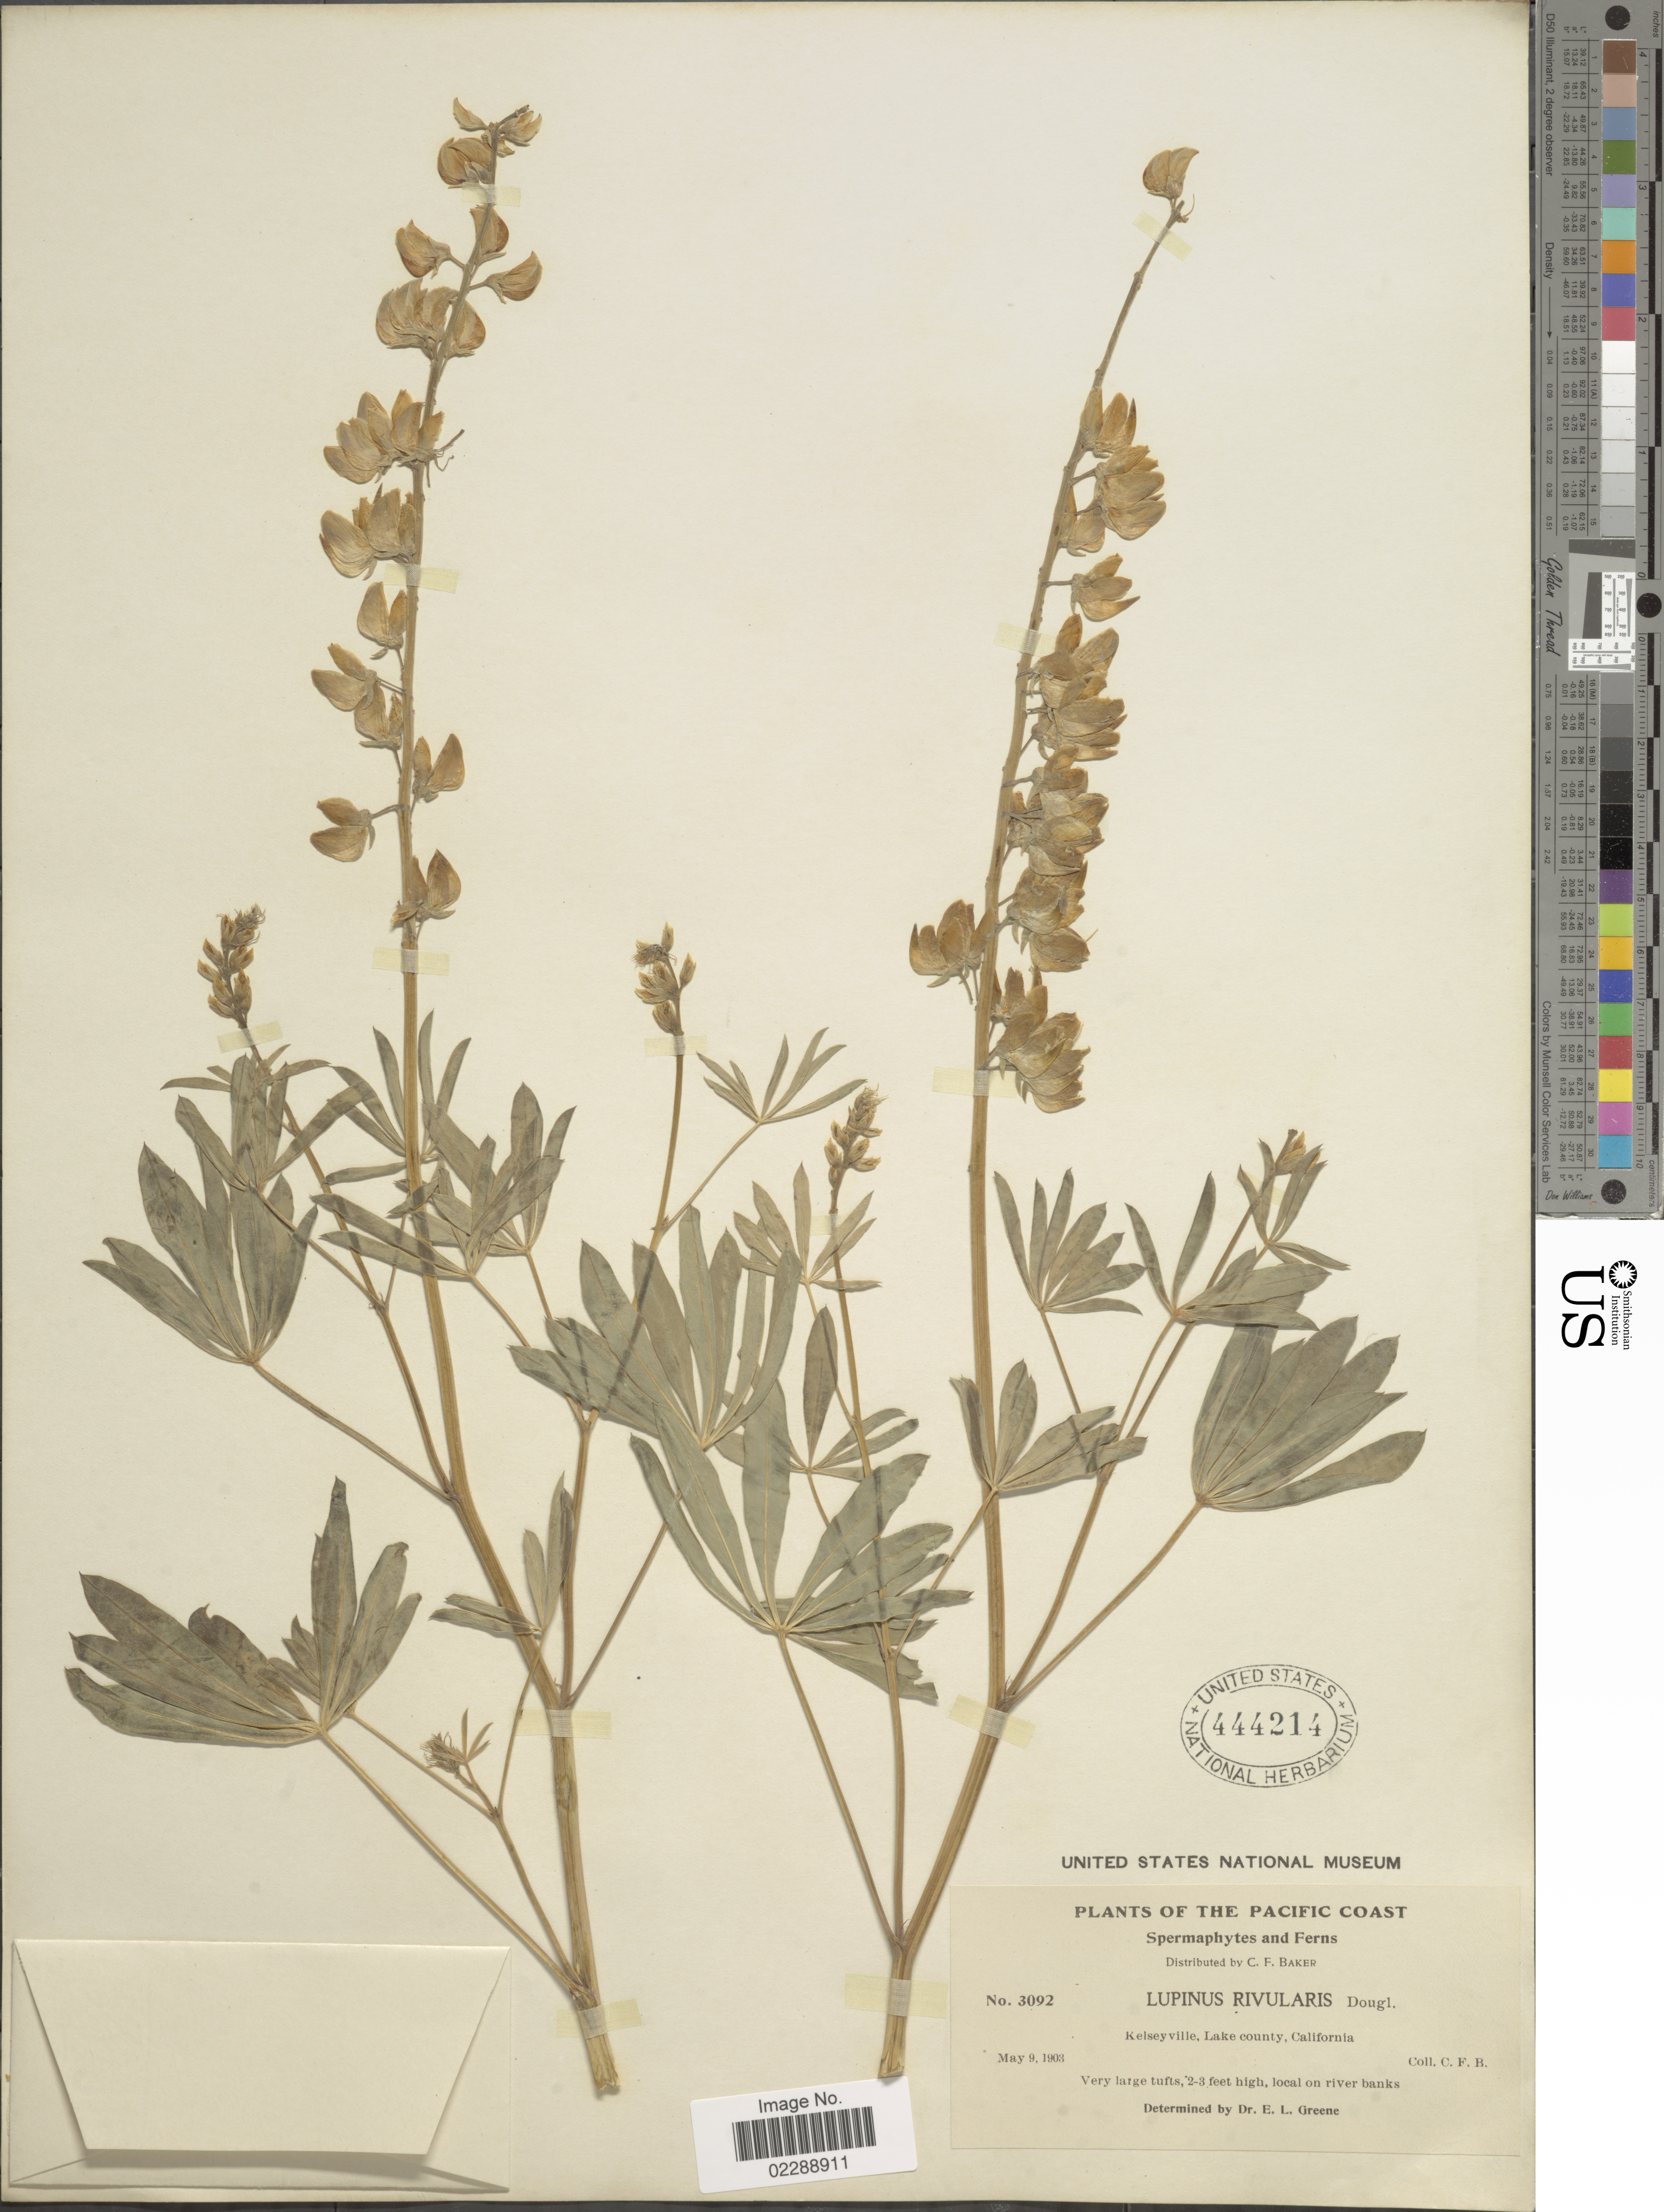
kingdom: Plantae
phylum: Tracheophyta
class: Magnoliopsida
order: Fabales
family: Fabaceae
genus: Lupinus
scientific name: Lupinus sp.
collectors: C. F. Baker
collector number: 3092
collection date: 1903-05-09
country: United States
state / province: California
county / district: Lake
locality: The Pacific Coast, Kelseyville, Lake County, California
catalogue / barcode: US 444214